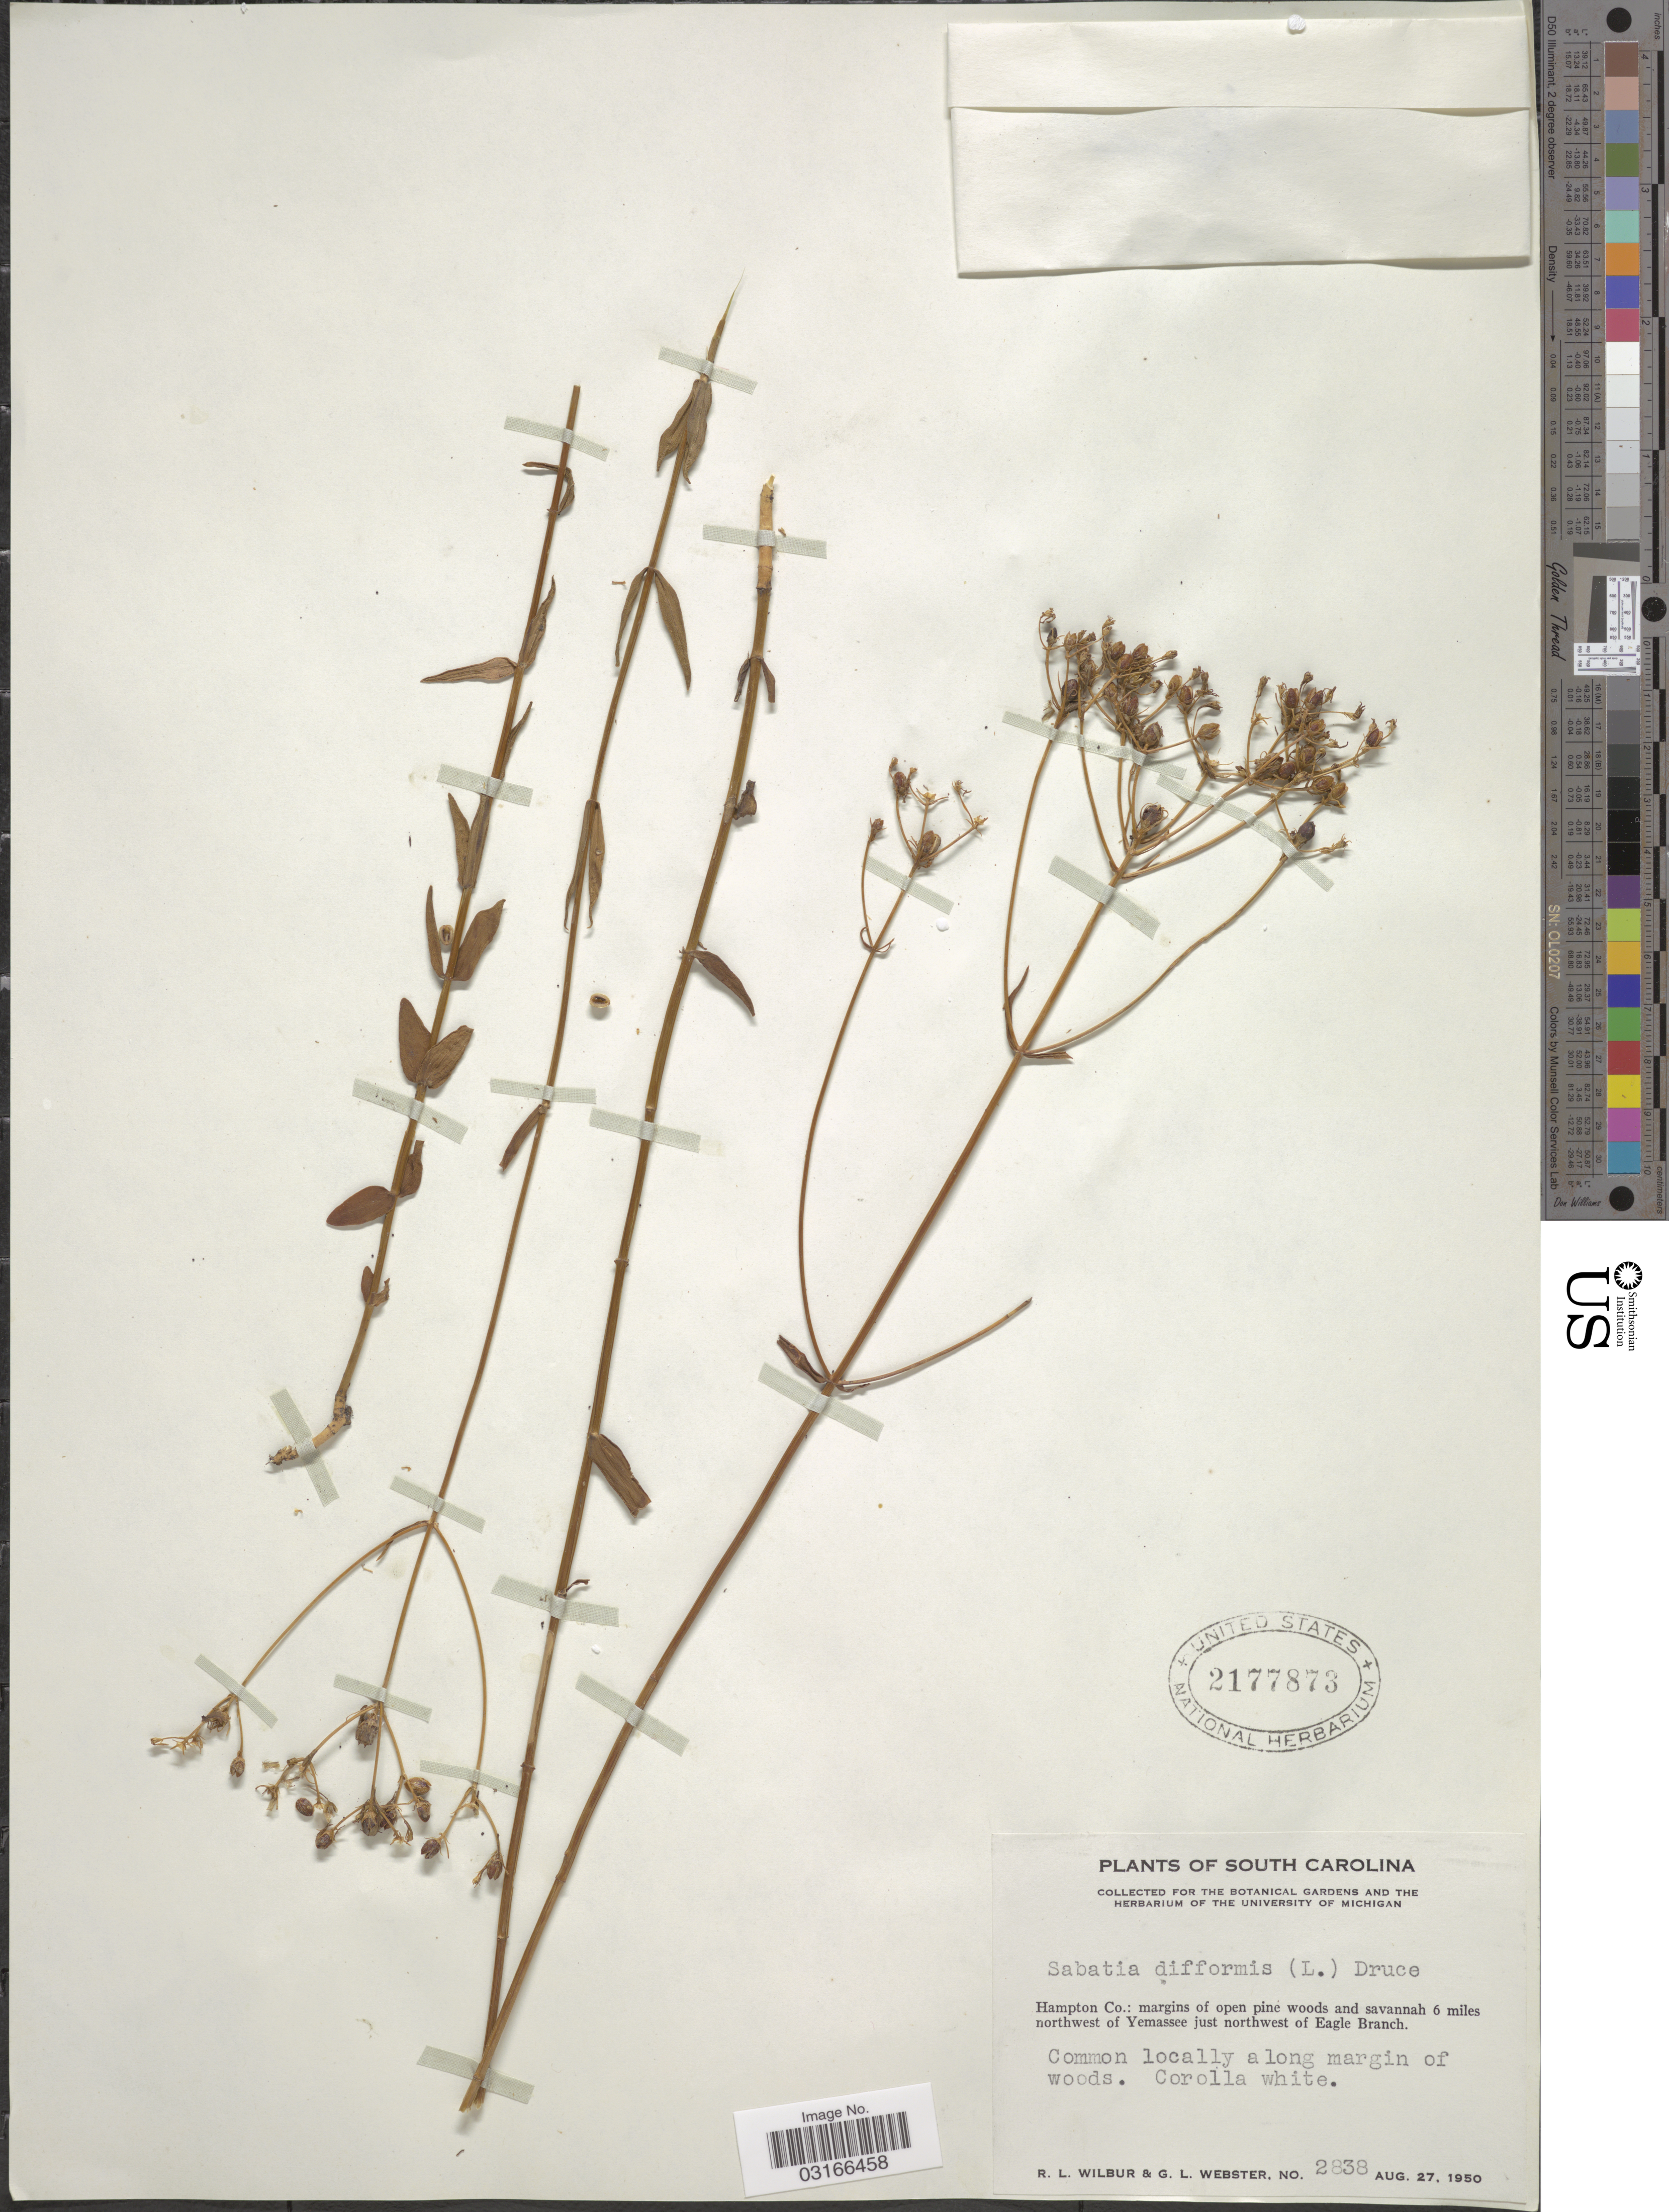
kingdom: Plantae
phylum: Tracheophyta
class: Magnoliopsida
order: Gentianales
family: Gentianaceae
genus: Sabatia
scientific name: Sabatia difformis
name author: (L.) Druce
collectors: R. L. Wilbur & G. L. Webster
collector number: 2838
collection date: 1950-08-27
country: United States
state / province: South Carolina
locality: Hampton Co.: margins of open pine woods and savannah 6 miles northwest of Yemassee just northwest of Eagle Branch.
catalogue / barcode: US 2177873